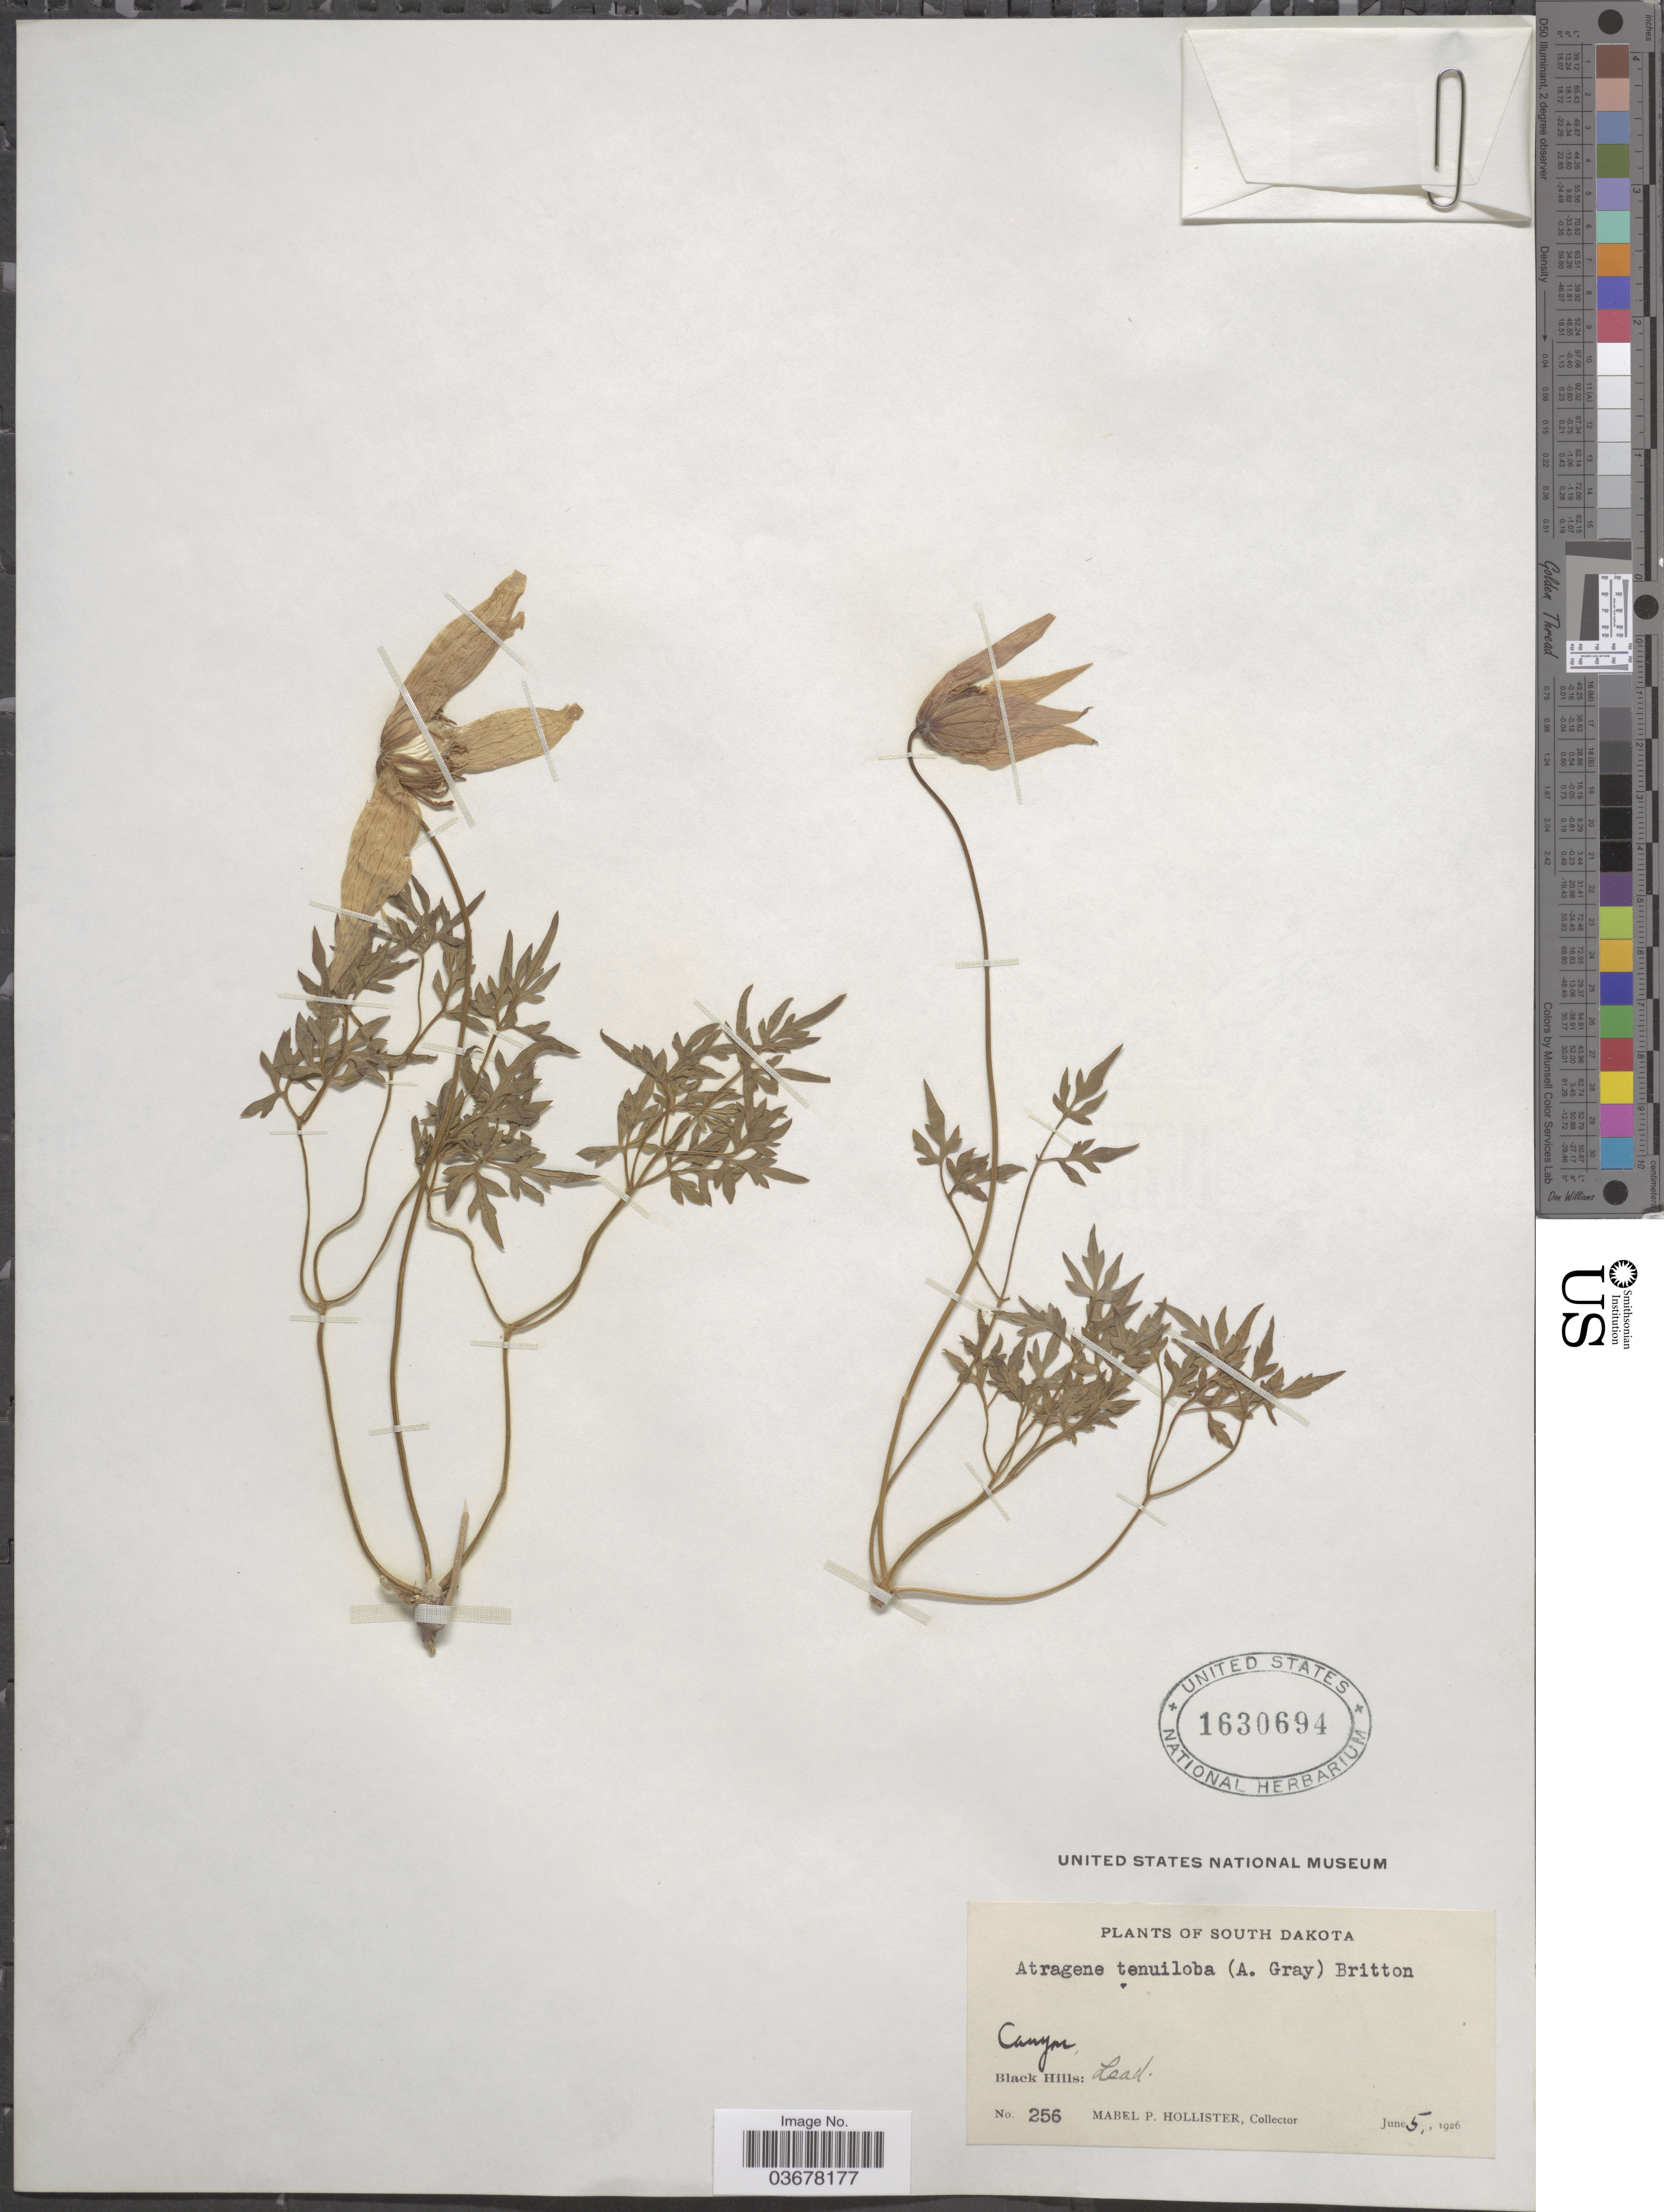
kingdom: Plantae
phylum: Tracheophyta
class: Magnoliopsida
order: Ranunculales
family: Ranunculaceae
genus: Clematis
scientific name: Clematis columbiana var. tenuiloba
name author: (A. Gray) J.S. Pringle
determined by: Strong, M. T., (US), Smithsonian Institution - National Museum of Natural History (UNITED STATES)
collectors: M. Hollister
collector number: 256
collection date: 1926-06-05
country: United States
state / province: South Dakota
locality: Canyon. Black Hills: Lead.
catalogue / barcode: US 1630694